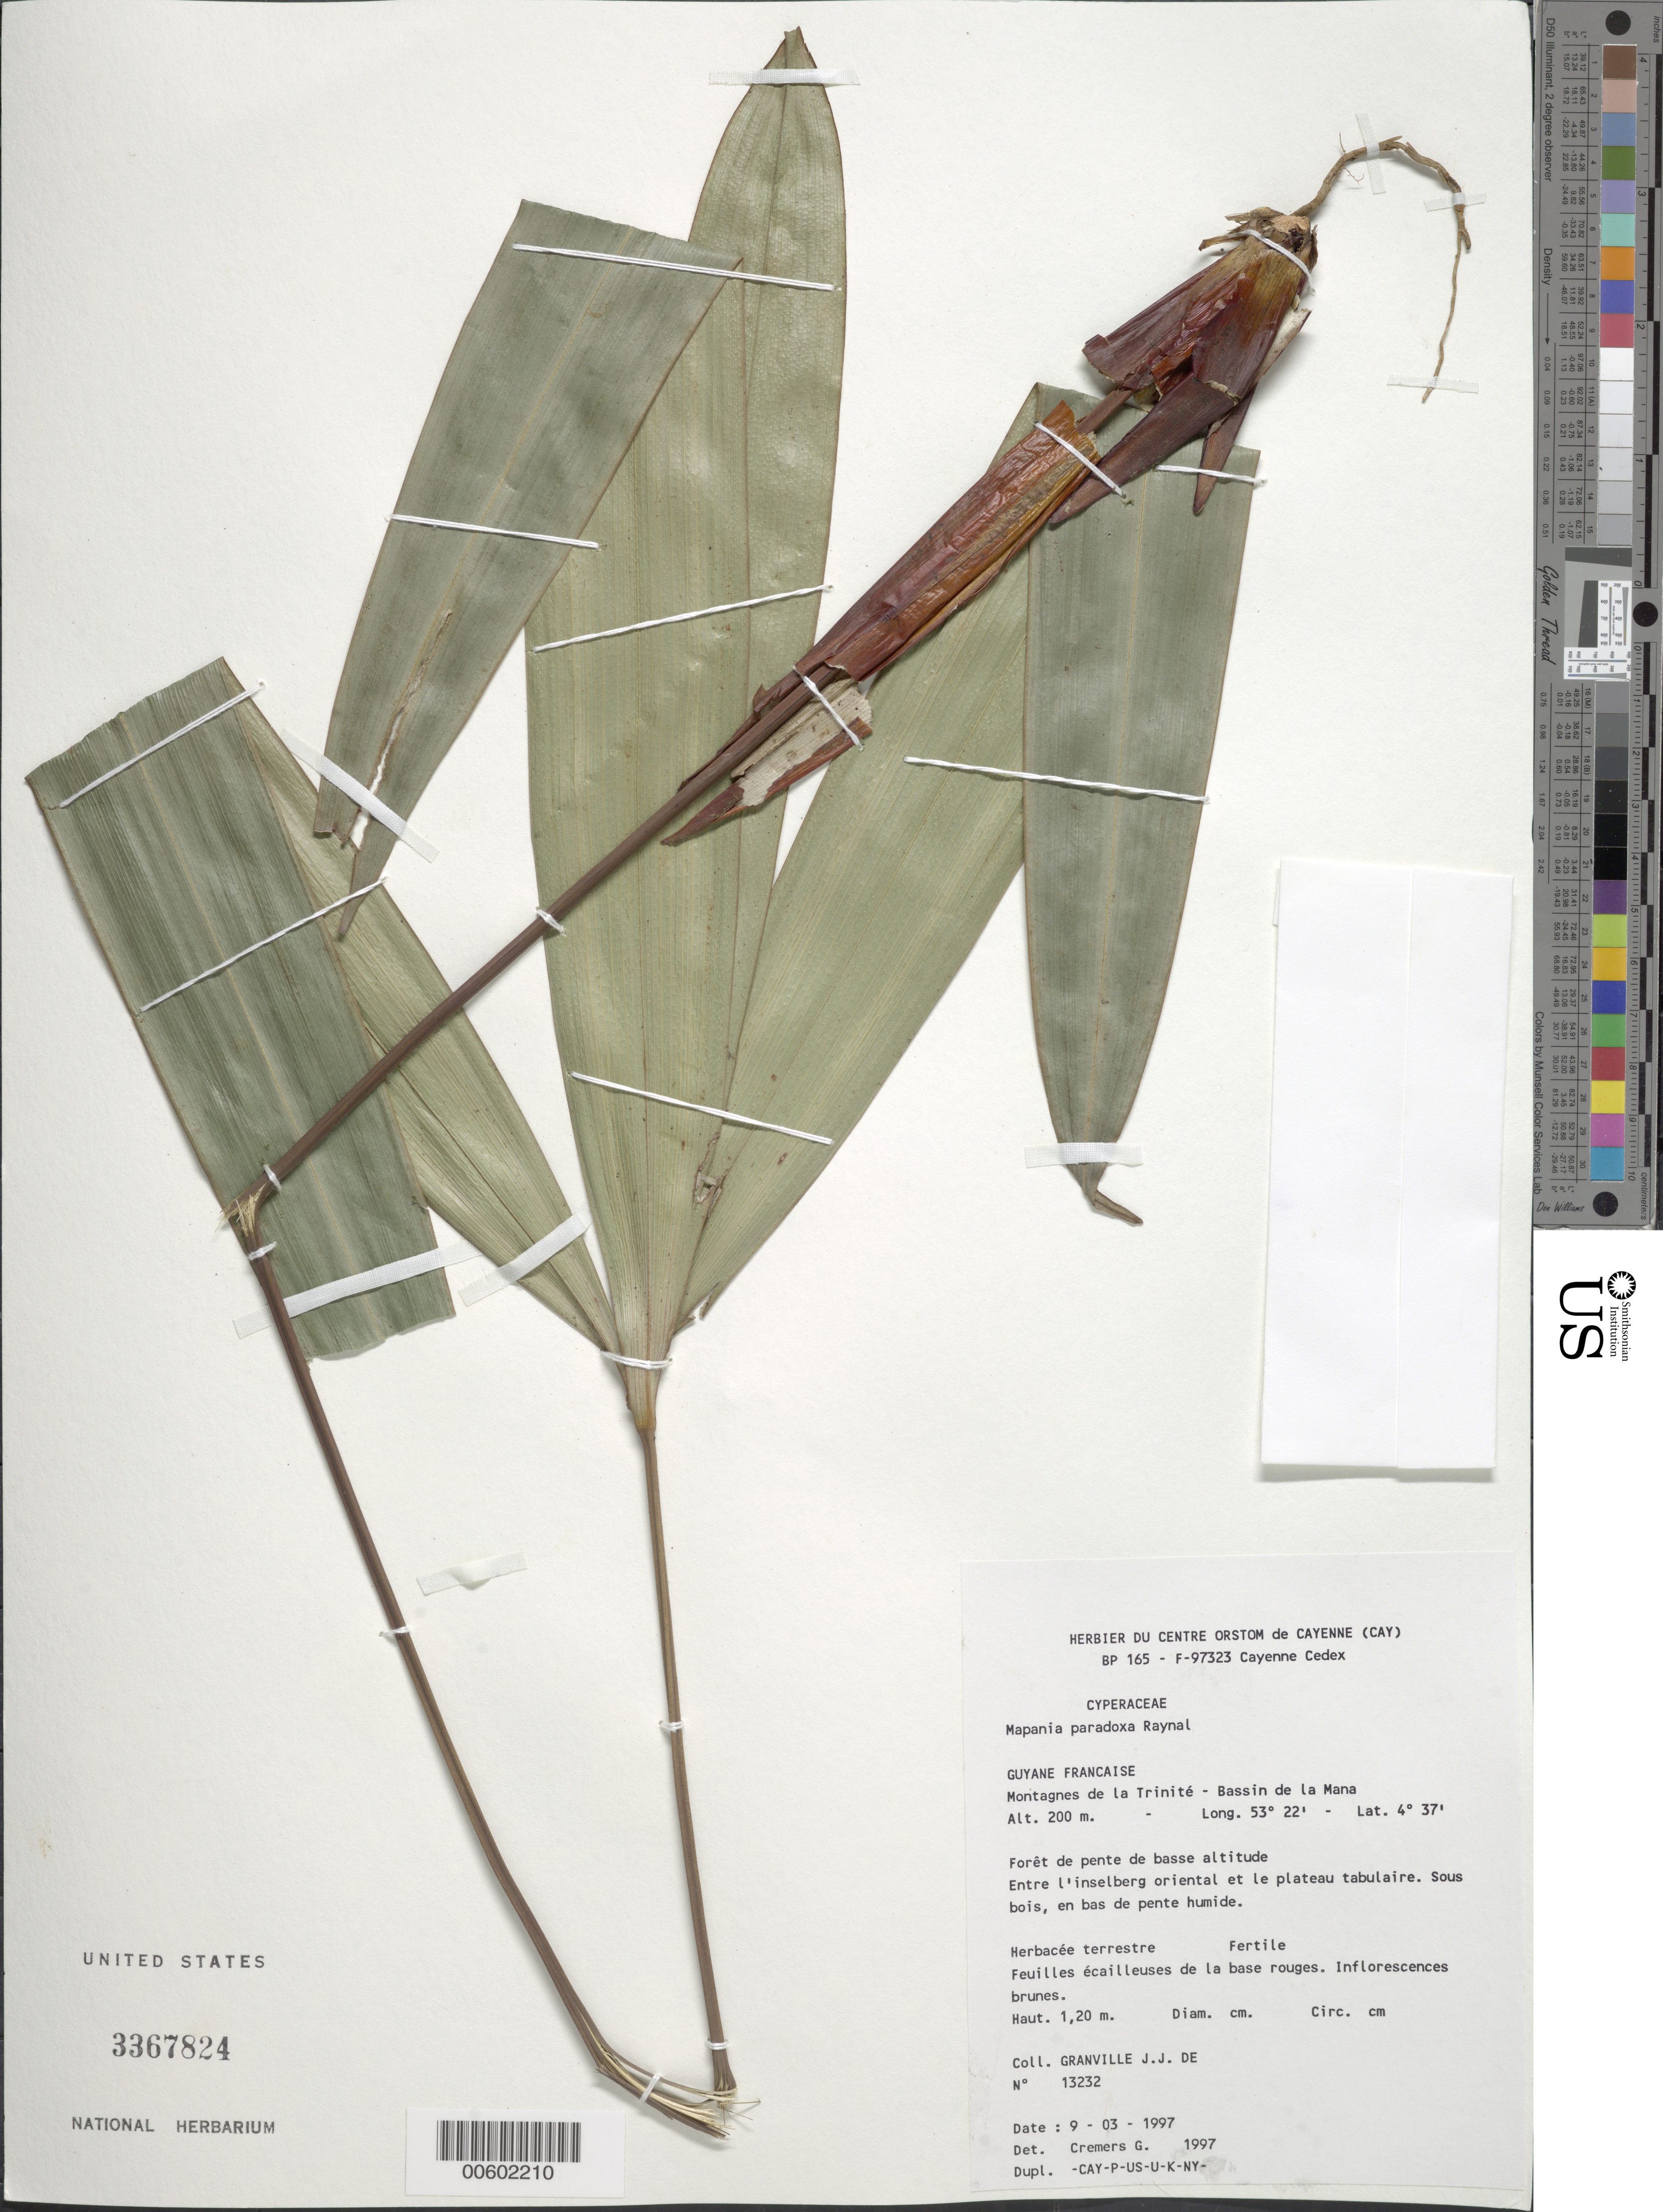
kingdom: Plantae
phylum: Tracheophyta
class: Liliopsida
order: Poales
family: Cyperaceae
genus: Mapania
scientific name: Mapania paradoxa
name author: J. Raynal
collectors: J.-J. de Granville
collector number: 13232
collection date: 1997-03-09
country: French Guiana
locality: Guyane Francaise. Montagnes de la Trinite - Bassin de la Mana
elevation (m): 200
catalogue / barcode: US 3367824